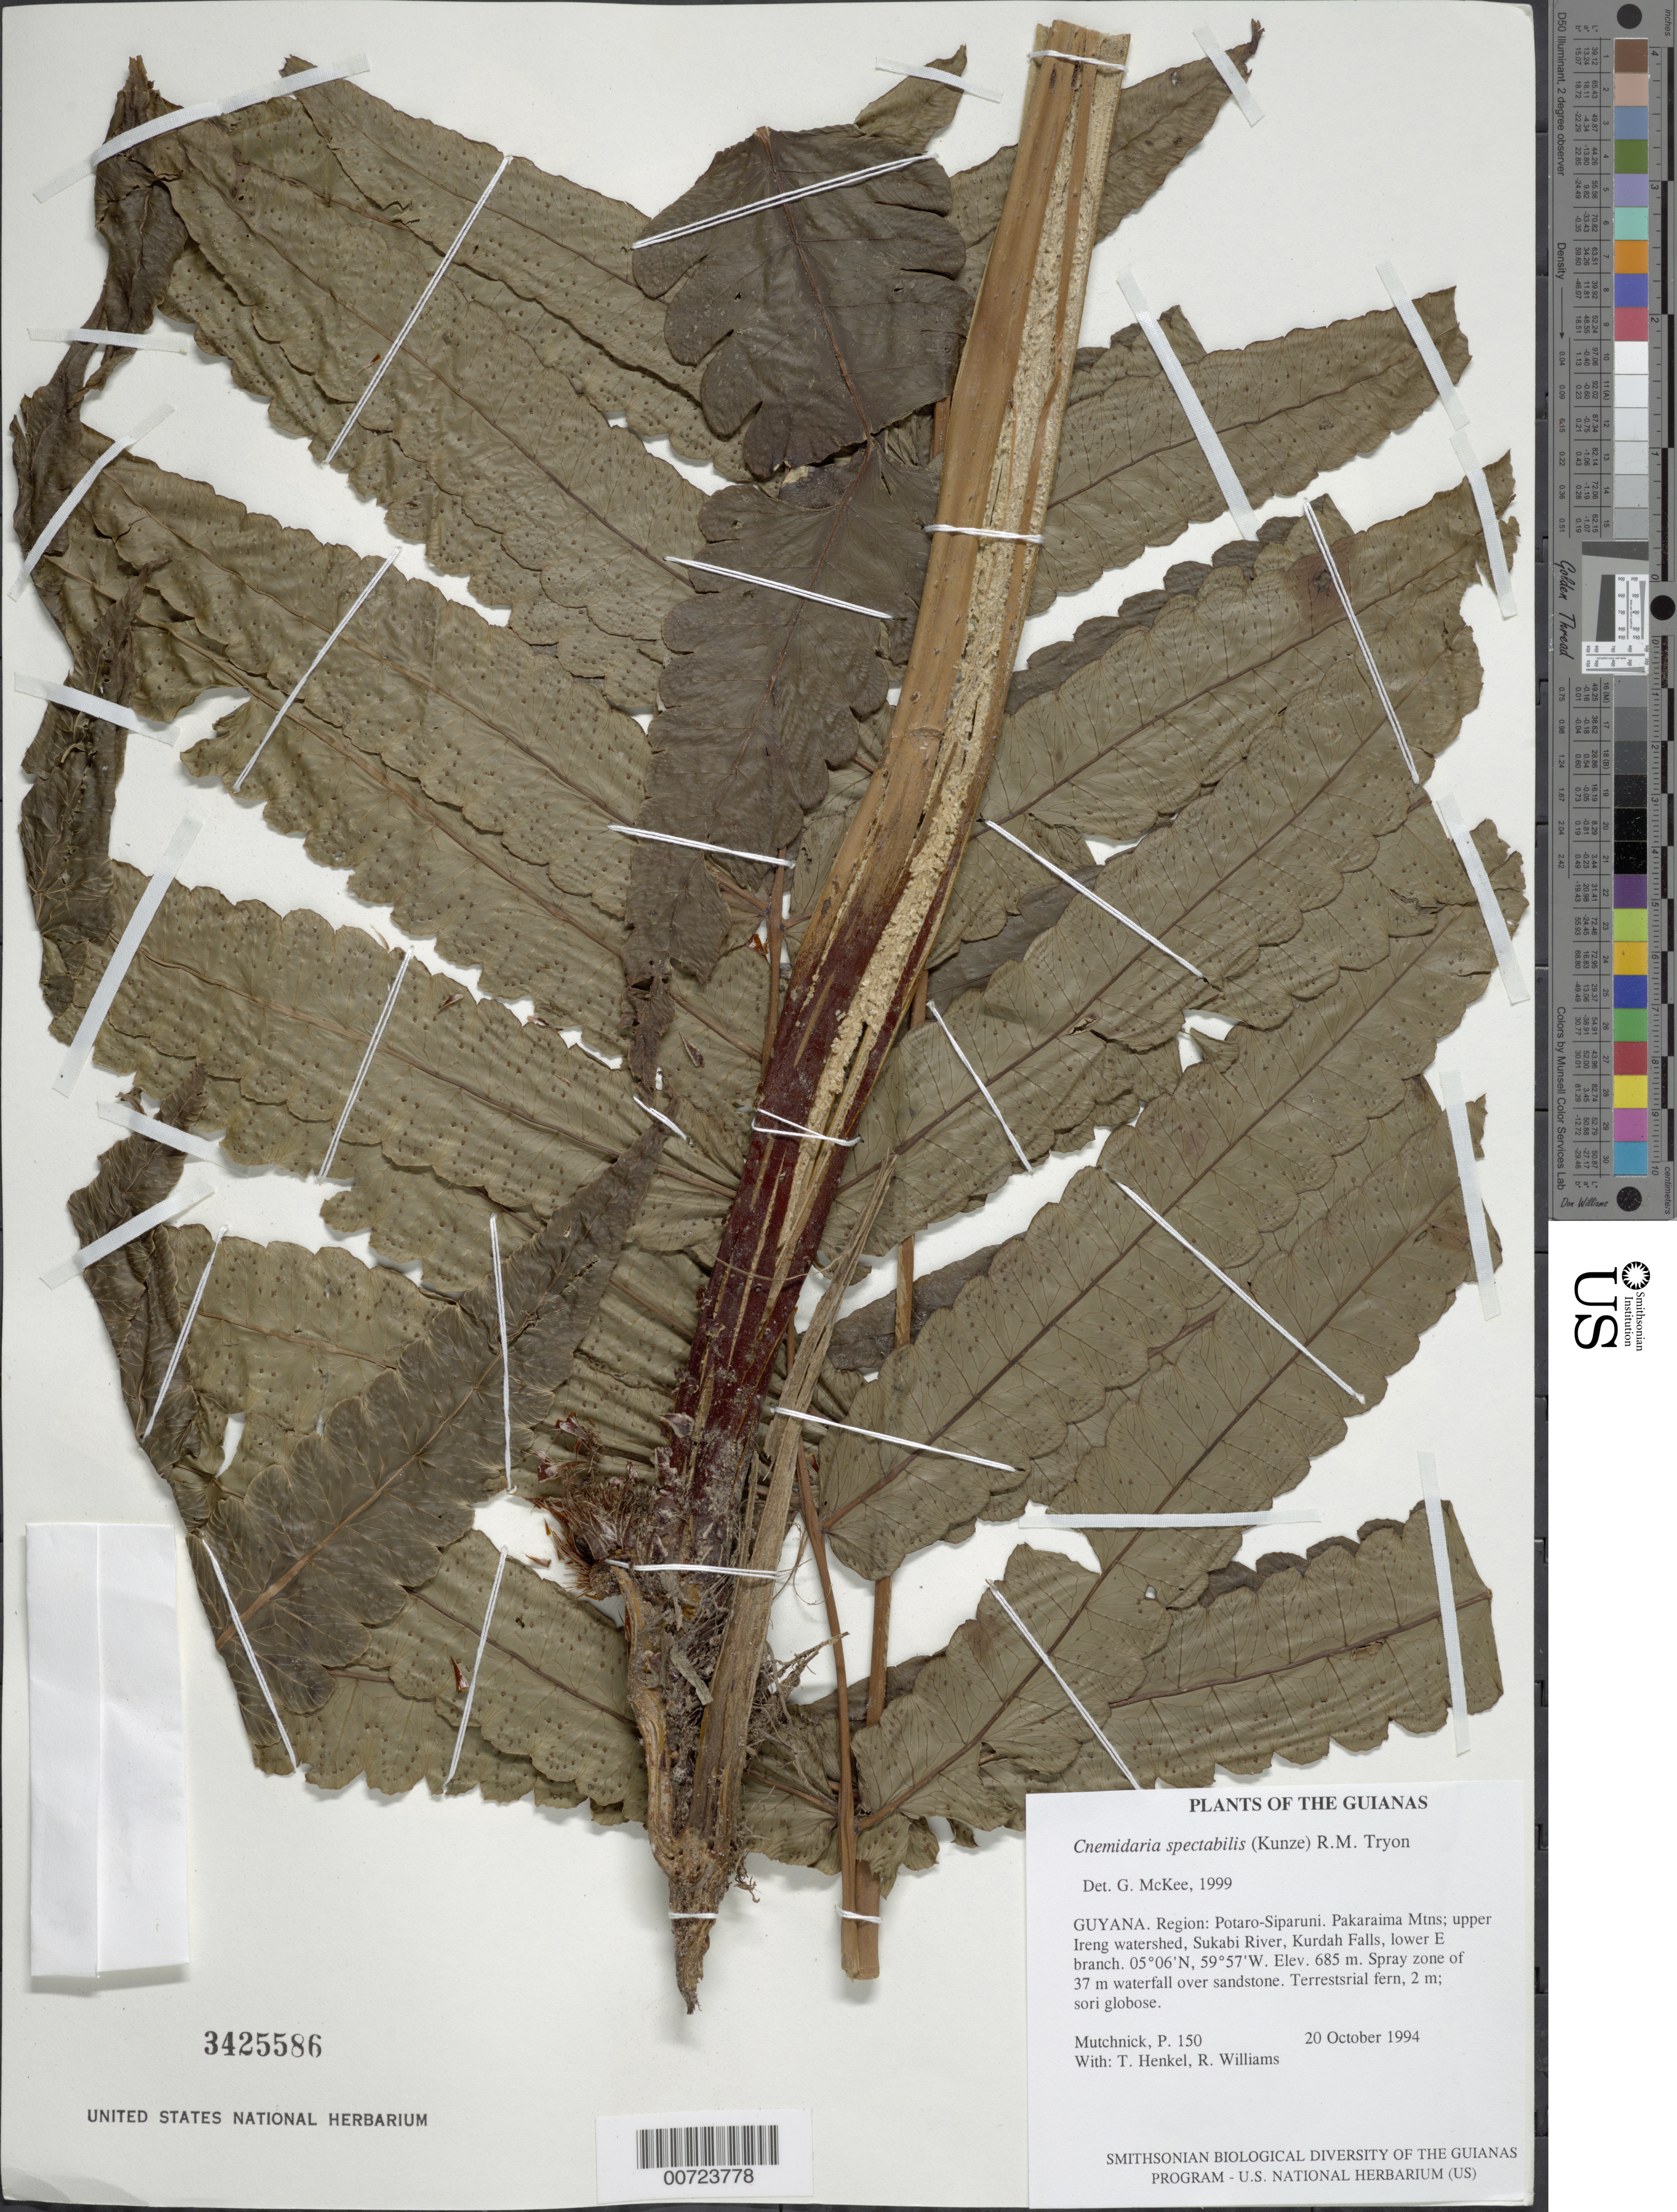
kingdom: Plantae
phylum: Tracheophyta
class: Polypodiopsida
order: Cyatheales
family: Cyatheaceae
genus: Cyathea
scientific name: Cyathea spectabilis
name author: (Kunze) Domin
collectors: P. Mutchnick, T. Henkel & R. Williams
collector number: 150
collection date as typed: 20 October 1994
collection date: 1994-10-20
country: Guyana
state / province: Potaro-Siparuni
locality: Pakaraima Mtns; upper Ireng watershed, Sukabi River, Kurdah Falls, lower E branch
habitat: Spray zone of 37 m waterfall over sandstone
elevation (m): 685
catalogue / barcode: US 3425586